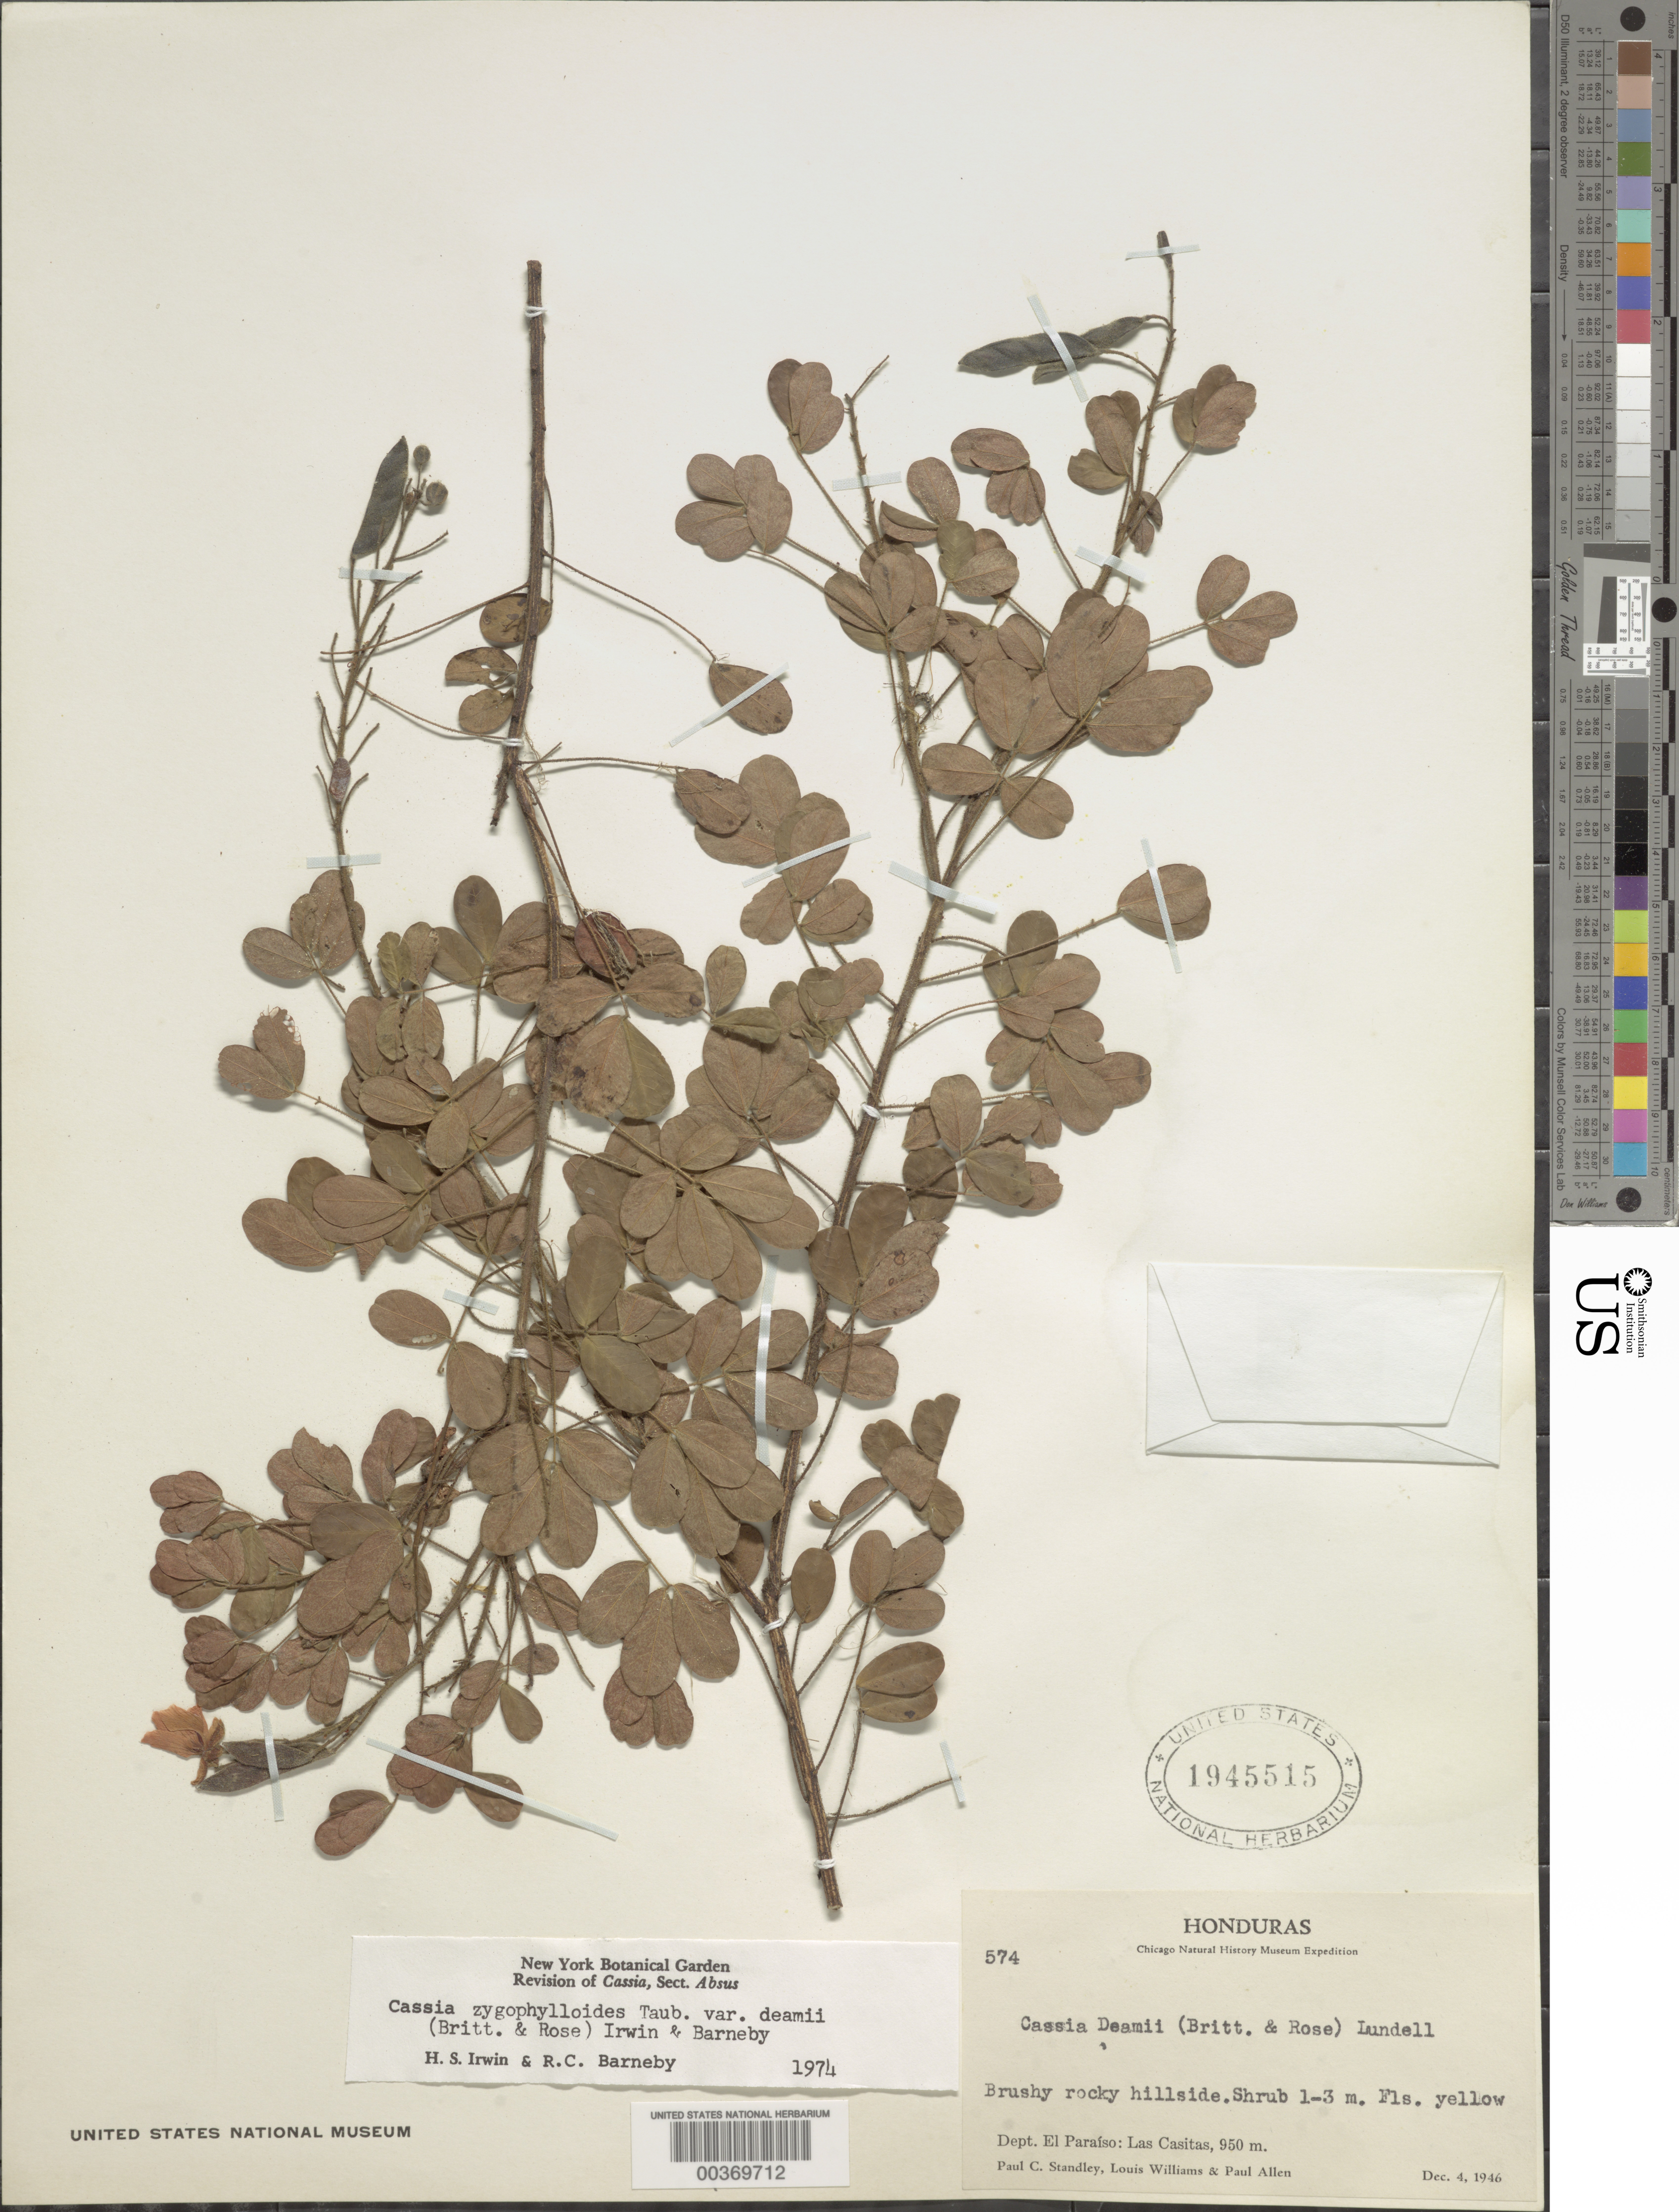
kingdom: Plantae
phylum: Tracheophyta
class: Magnoliopsida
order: Fabales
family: Fabaceae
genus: Chamaecrista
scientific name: Chamaecrista zygophylloides var. deamii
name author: (Britton & Rose) H.S. Irwin & Barneby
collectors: P. C. Standley, Ll. Williams & P. Allen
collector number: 574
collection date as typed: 04 Dec 1946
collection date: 1946-12-04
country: Honduras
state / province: El Paraíso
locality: Las Casitas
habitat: Brushy rocky hillside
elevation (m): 950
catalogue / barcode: US 1945515